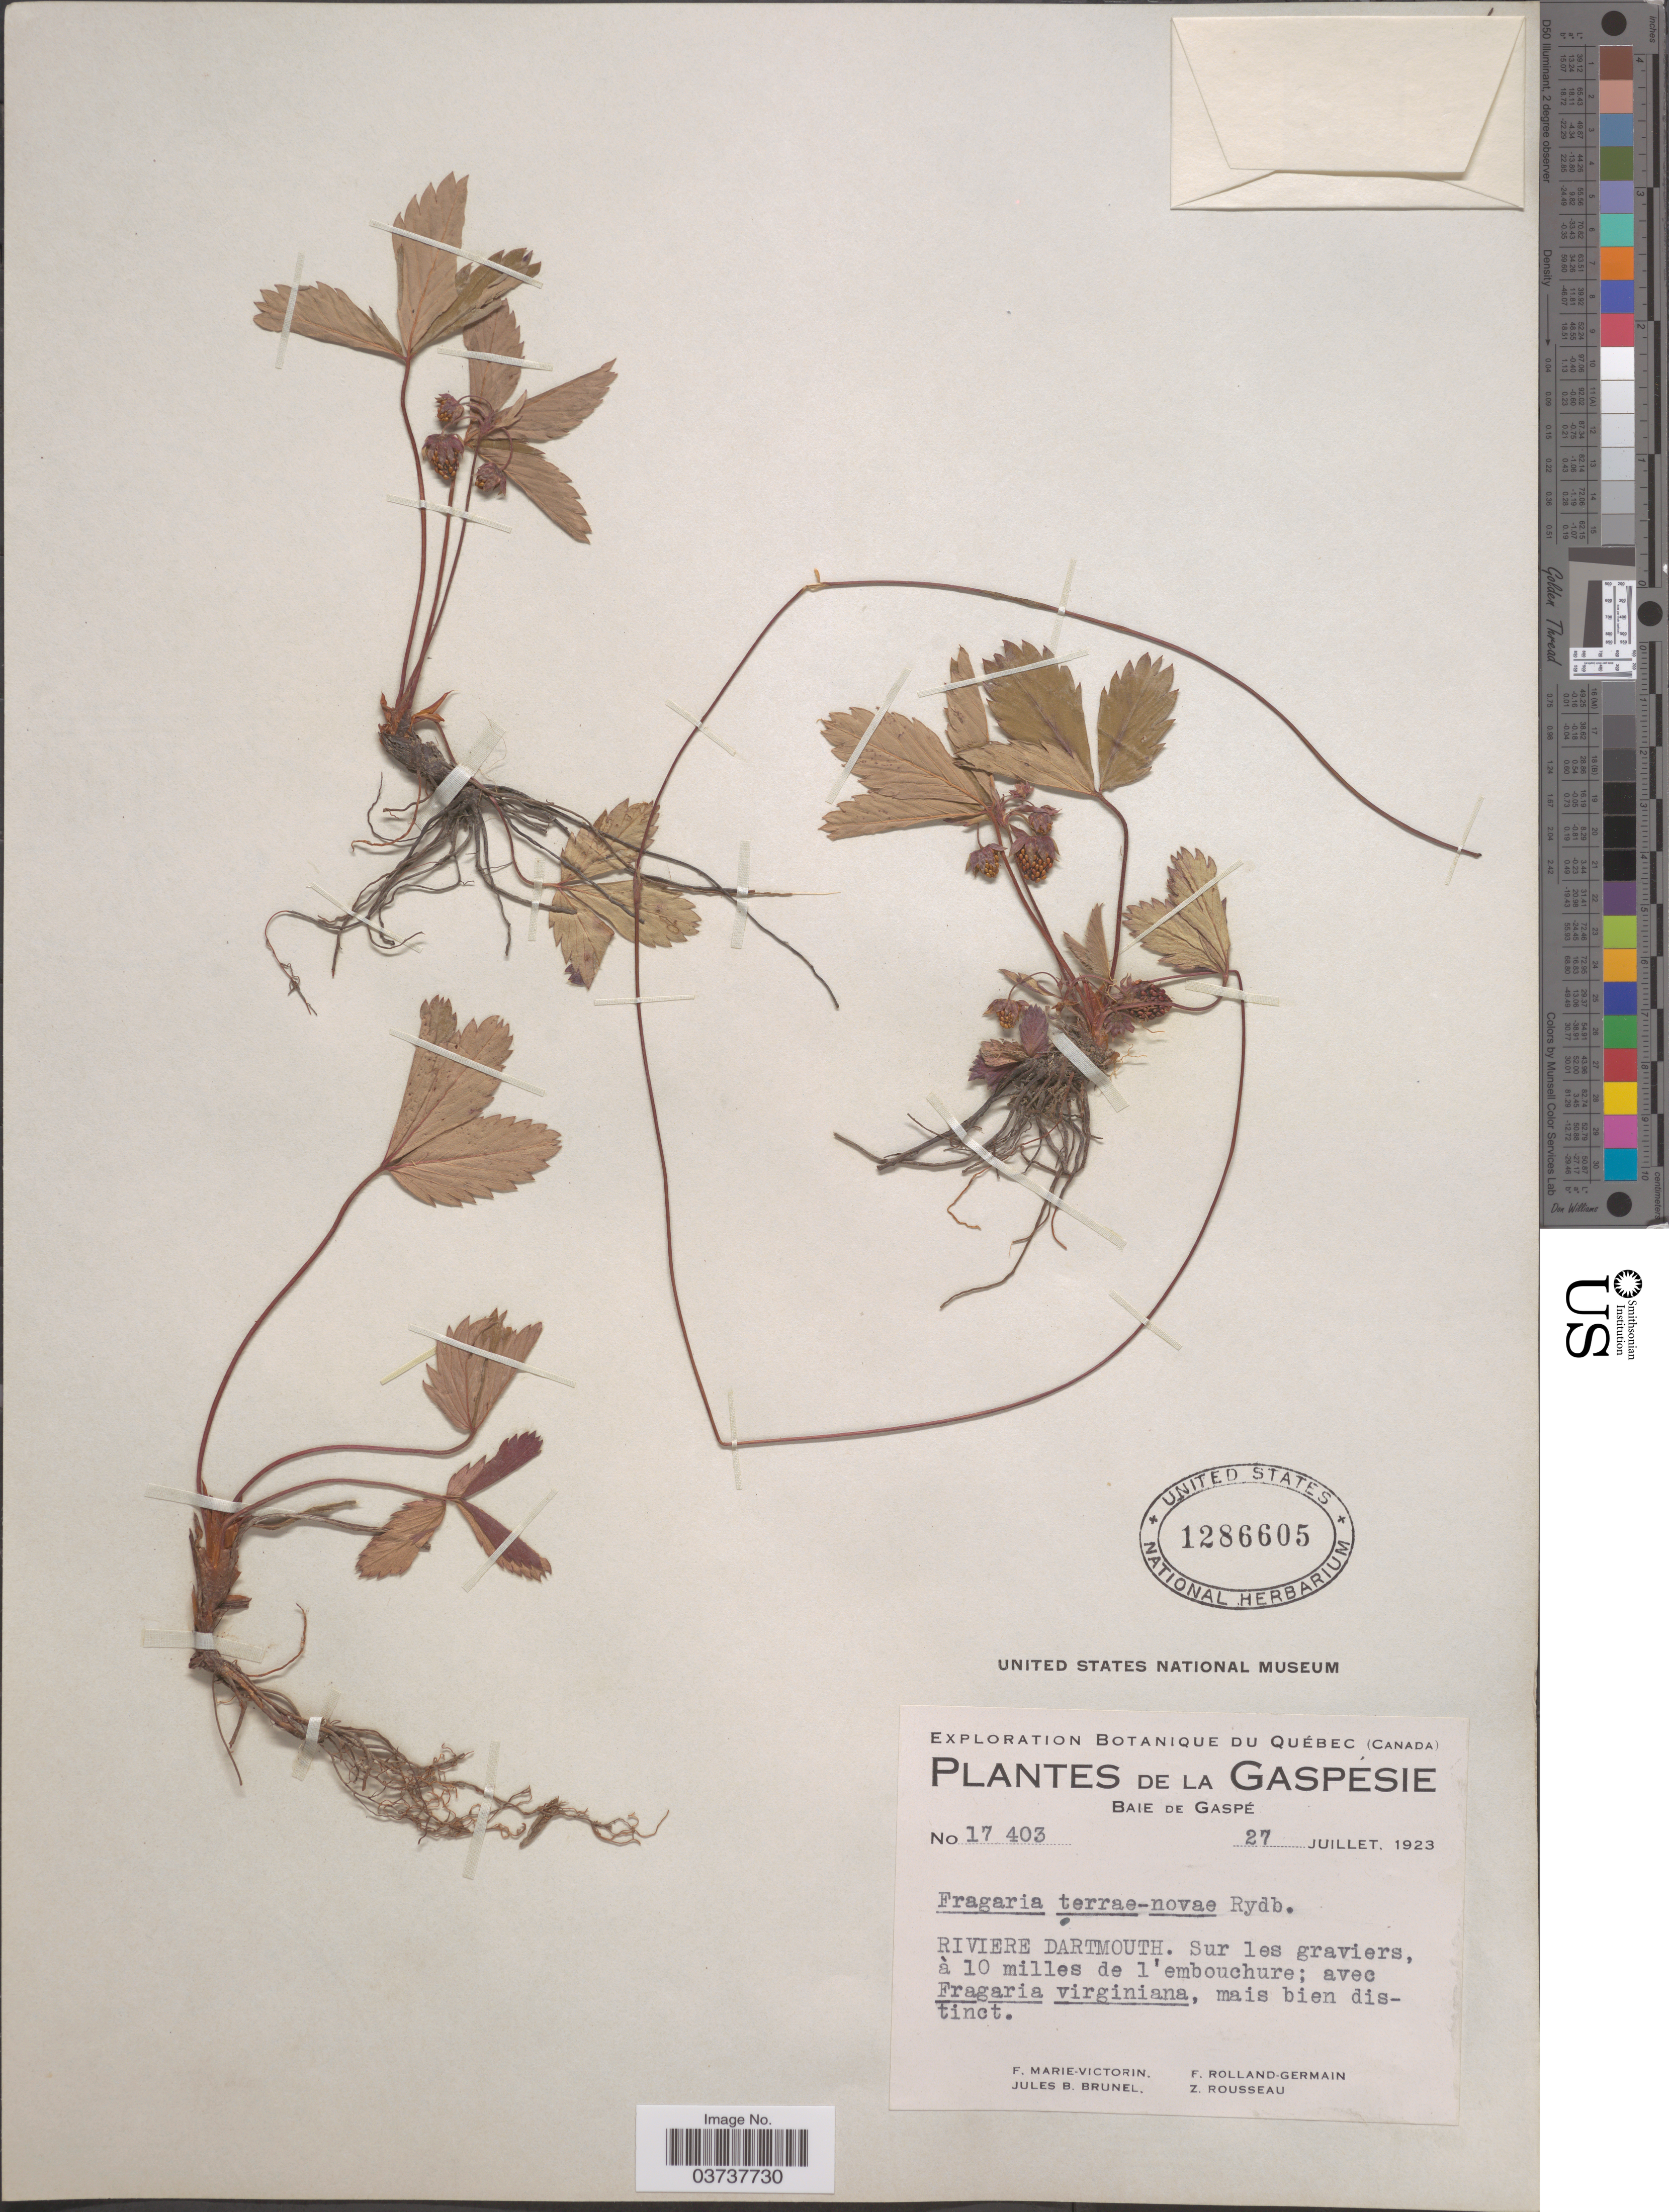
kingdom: Plantae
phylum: Tracheophyta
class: Magnoliopsida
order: Rosales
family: Rosaceae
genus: Fragaria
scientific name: Fragaria virginiana subsp. glauca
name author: (S. Watson) Staudt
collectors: F. Marie-Victorin, J. Brunel, Rolland-Germain & Z. Rousseau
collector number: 17403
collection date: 1923-07-27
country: Canada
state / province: Quebec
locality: La Gaspésie. Baie de Gaspé. Riviere Dartmouth. Sur les graviers, à 10 milles de l'embouchure.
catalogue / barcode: US 1286605